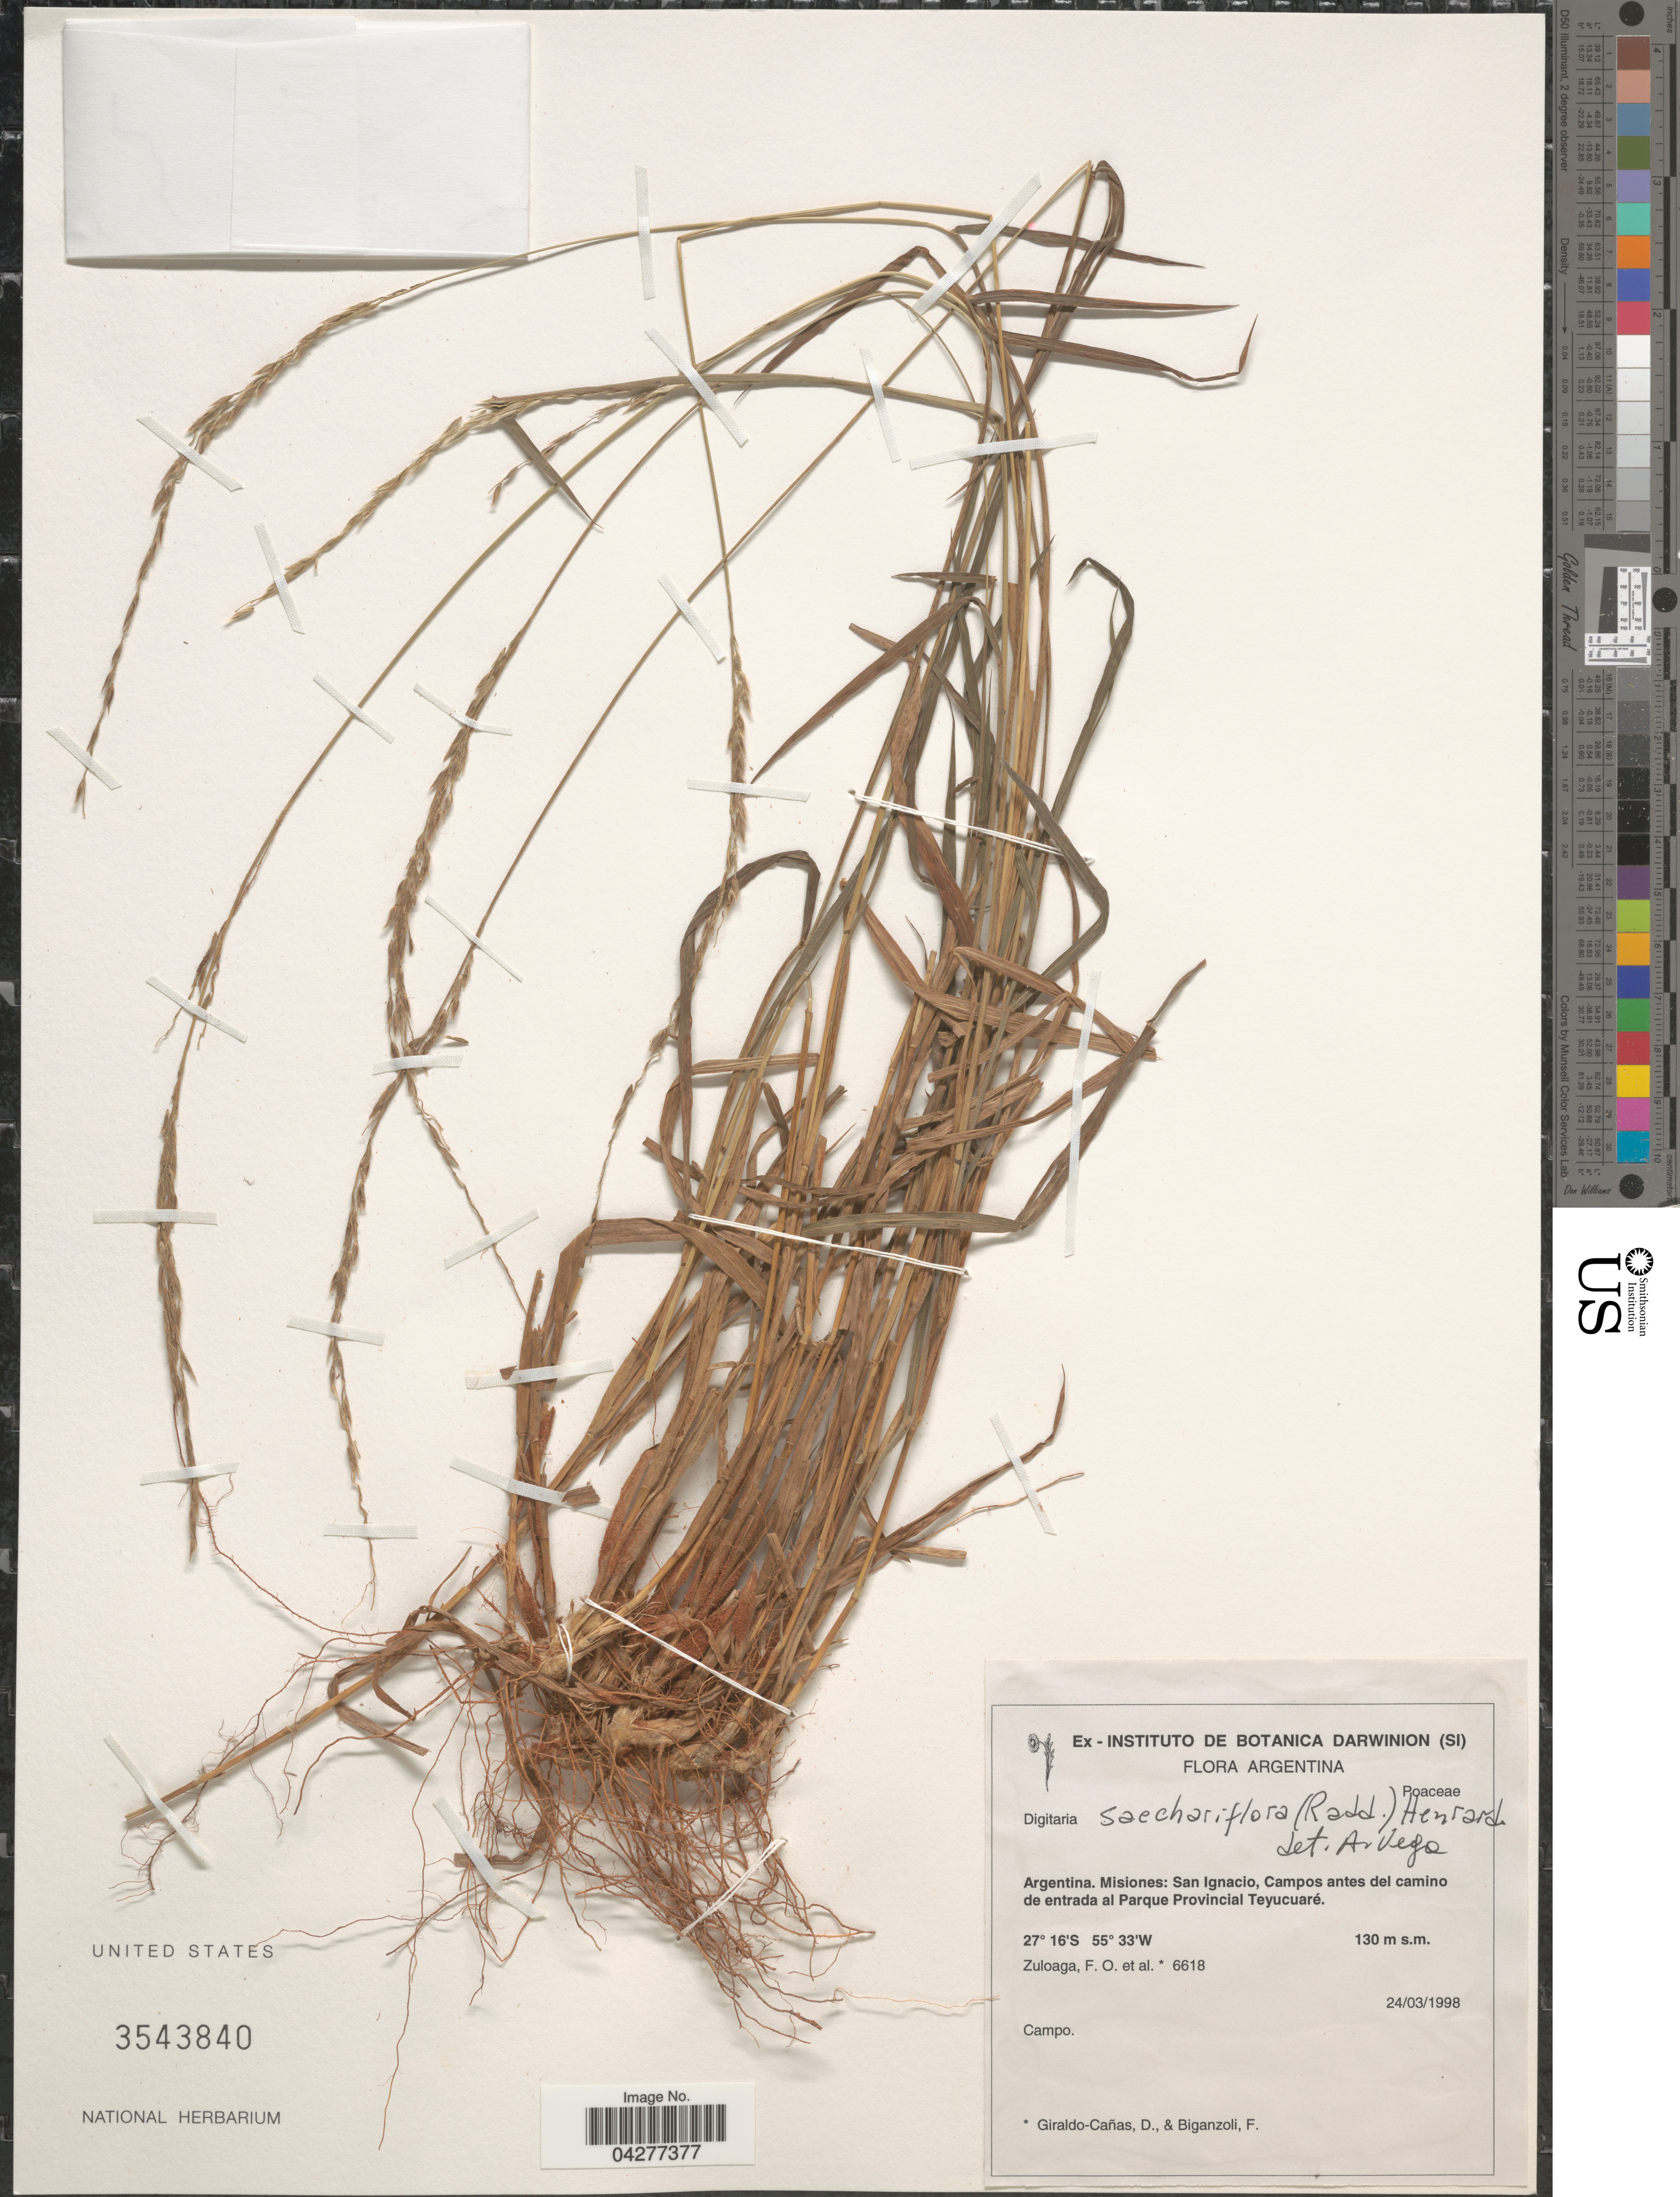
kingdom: Plantae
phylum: Tracheophyta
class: Liliopsida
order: Poales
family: Poaceae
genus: Digitaria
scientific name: Digitaria sacchariflora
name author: (Nees) Henr.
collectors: F. O. Zuloaga & et al.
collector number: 6618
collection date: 1998-03-24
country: Argentina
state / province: Misiones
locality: San Ignacio, Campos antes del camino de entrada al Parque Provincial Teyucuaré. Campo.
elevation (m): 130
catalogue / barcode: US 3543840